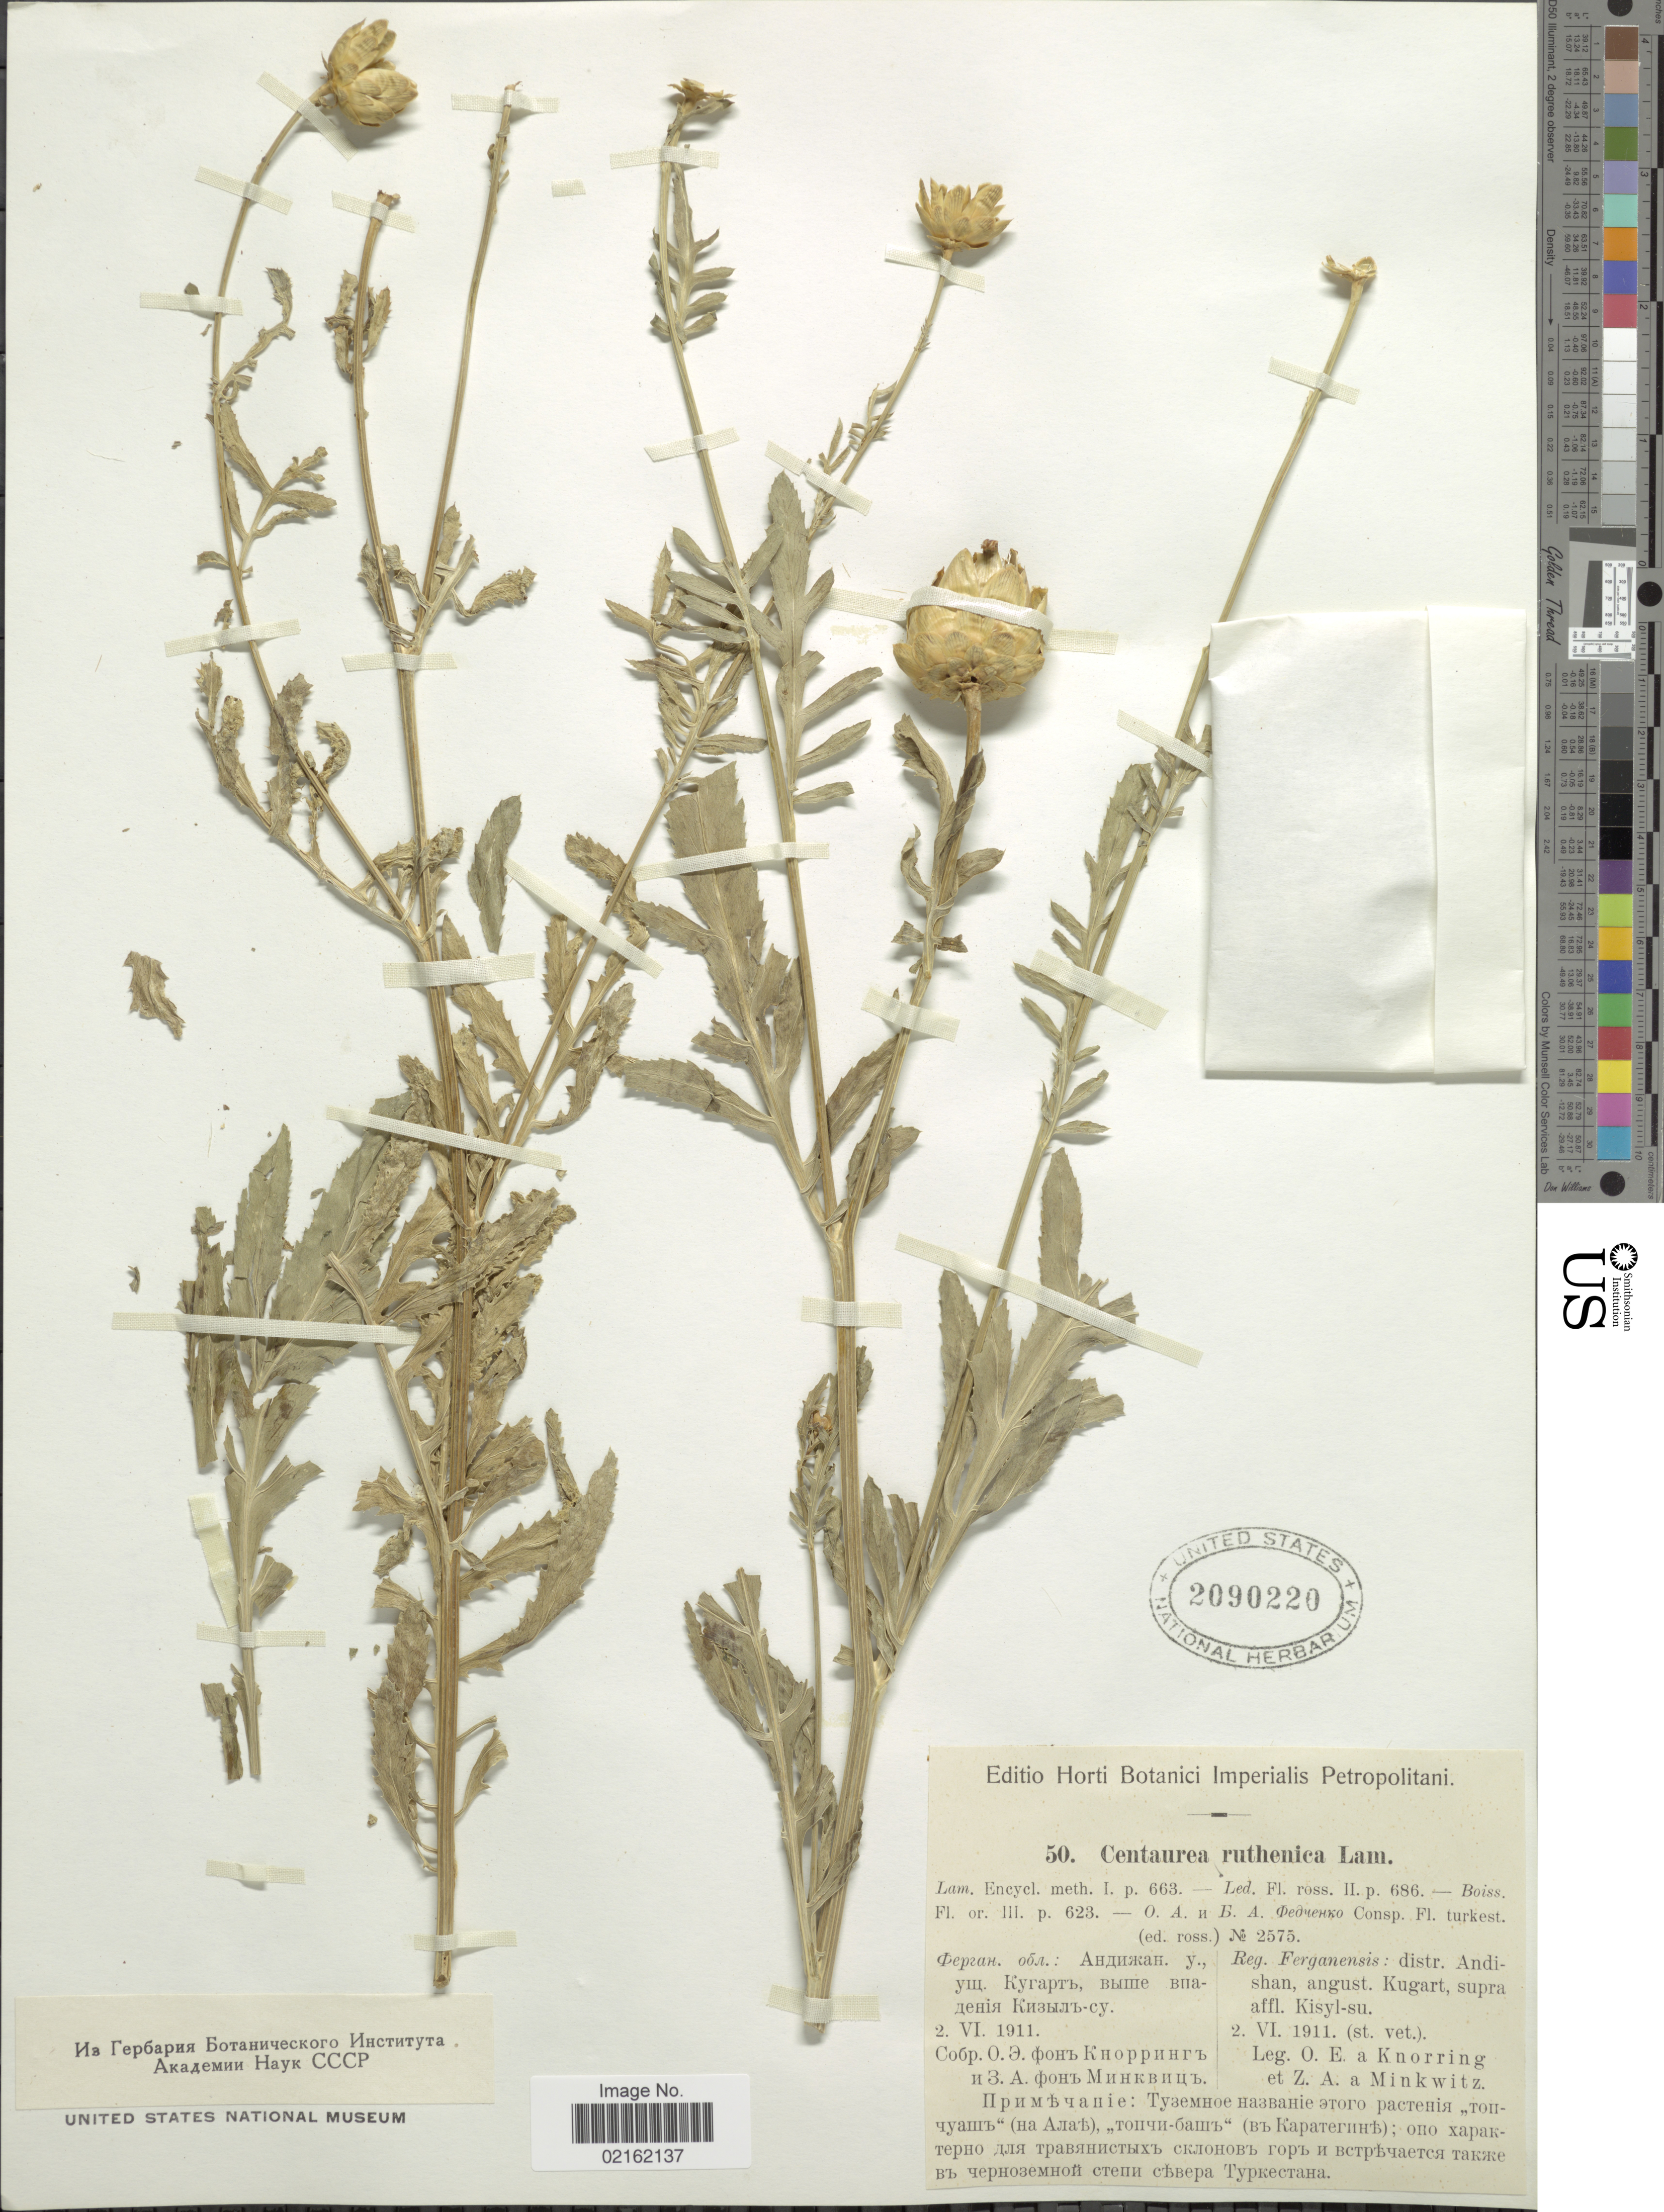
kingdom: Plantae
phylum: Tracheophyta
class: Magnoliopsida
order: Asterales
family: Asteraceae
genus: Rhaponticoides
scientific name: Rhaponticoides ruthenica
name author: (Lam.) M.V.Agab. & Greuter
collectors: O. Knorring & Z. Minkwitz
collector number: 50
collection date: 1911-06-02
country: Tajikistan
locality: Reg. Ferganensis: distr. Andishan, angust. Kugart, supra affl. Kisyl-su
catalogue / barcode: US 2090220